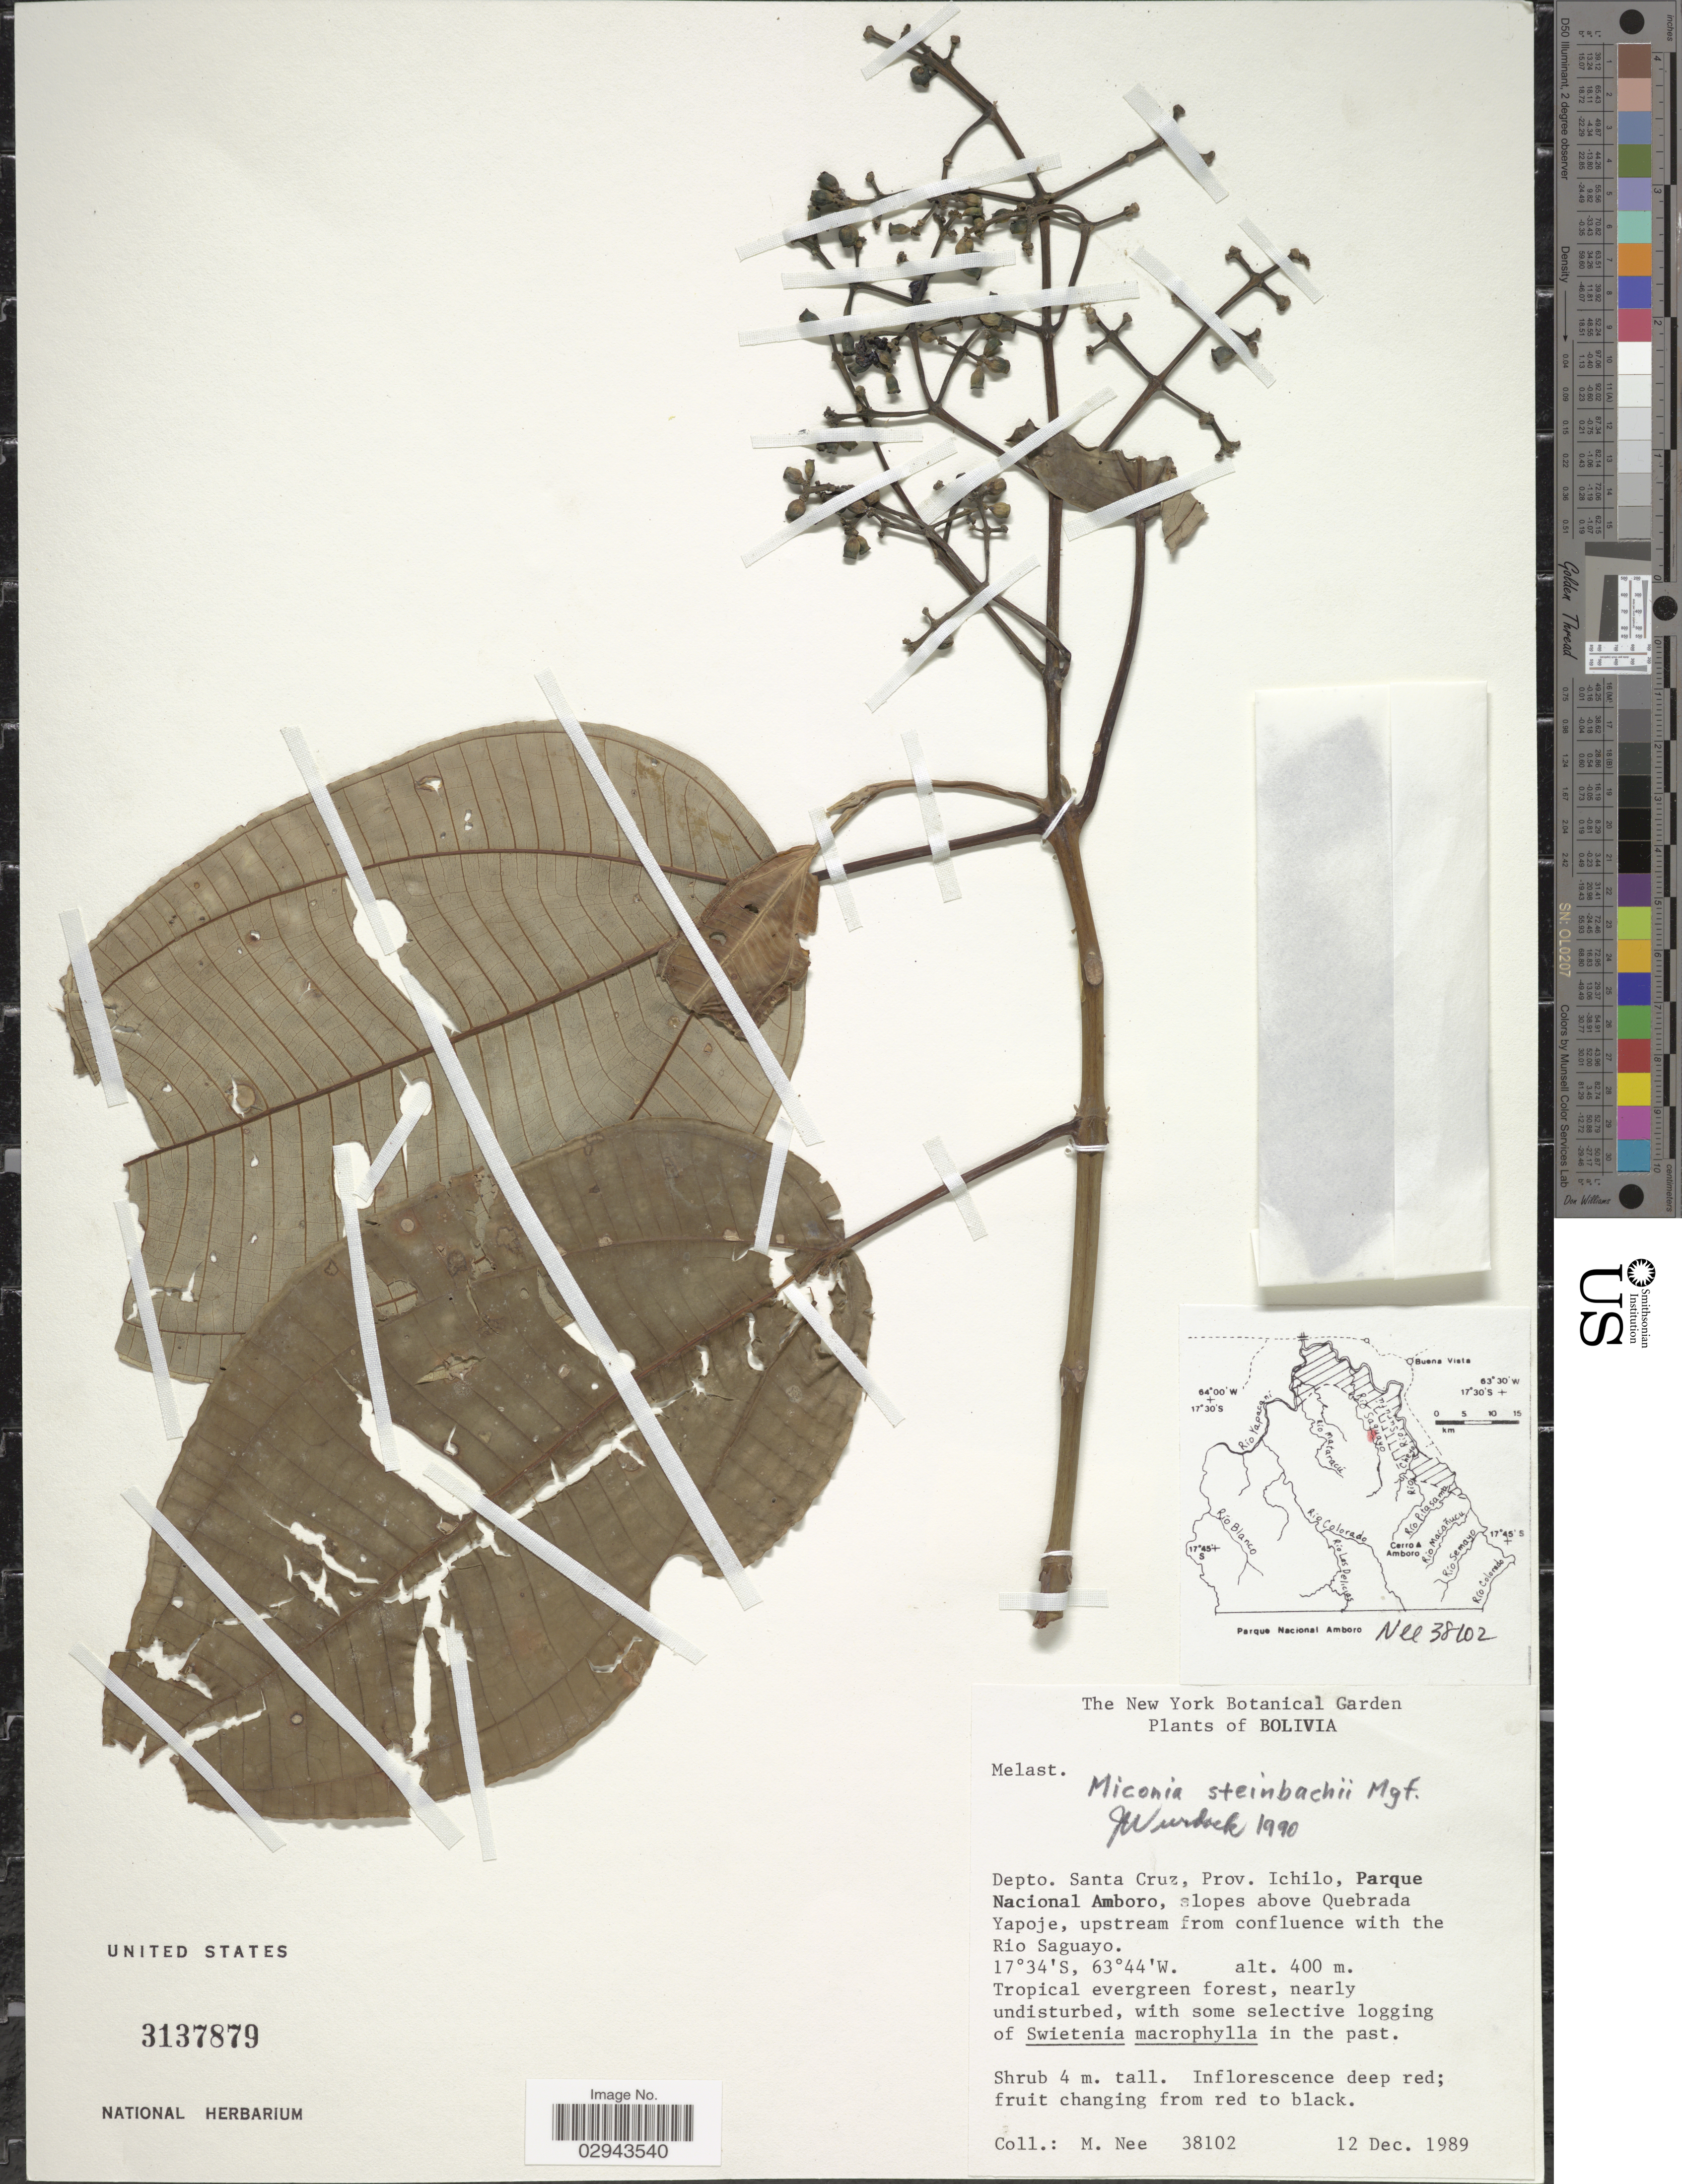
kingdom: Plantae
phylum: Tracheophyta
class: Magnoliopsida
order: Myrtales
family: Melastomataceae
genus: Miconia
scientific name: Miconia steinbachii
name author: Markgr.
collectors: M. Nee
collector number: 38102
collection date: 1989-12-12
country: Bolivia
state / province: Santa Cruz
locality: Depto. Santa Cruz, Prov. Ichilo, Parque Nacional Amboro, slopes above Quebrada Yapoje, upstream from confluence with the Río Saguayo.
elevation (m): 400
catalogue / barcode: US 3137879